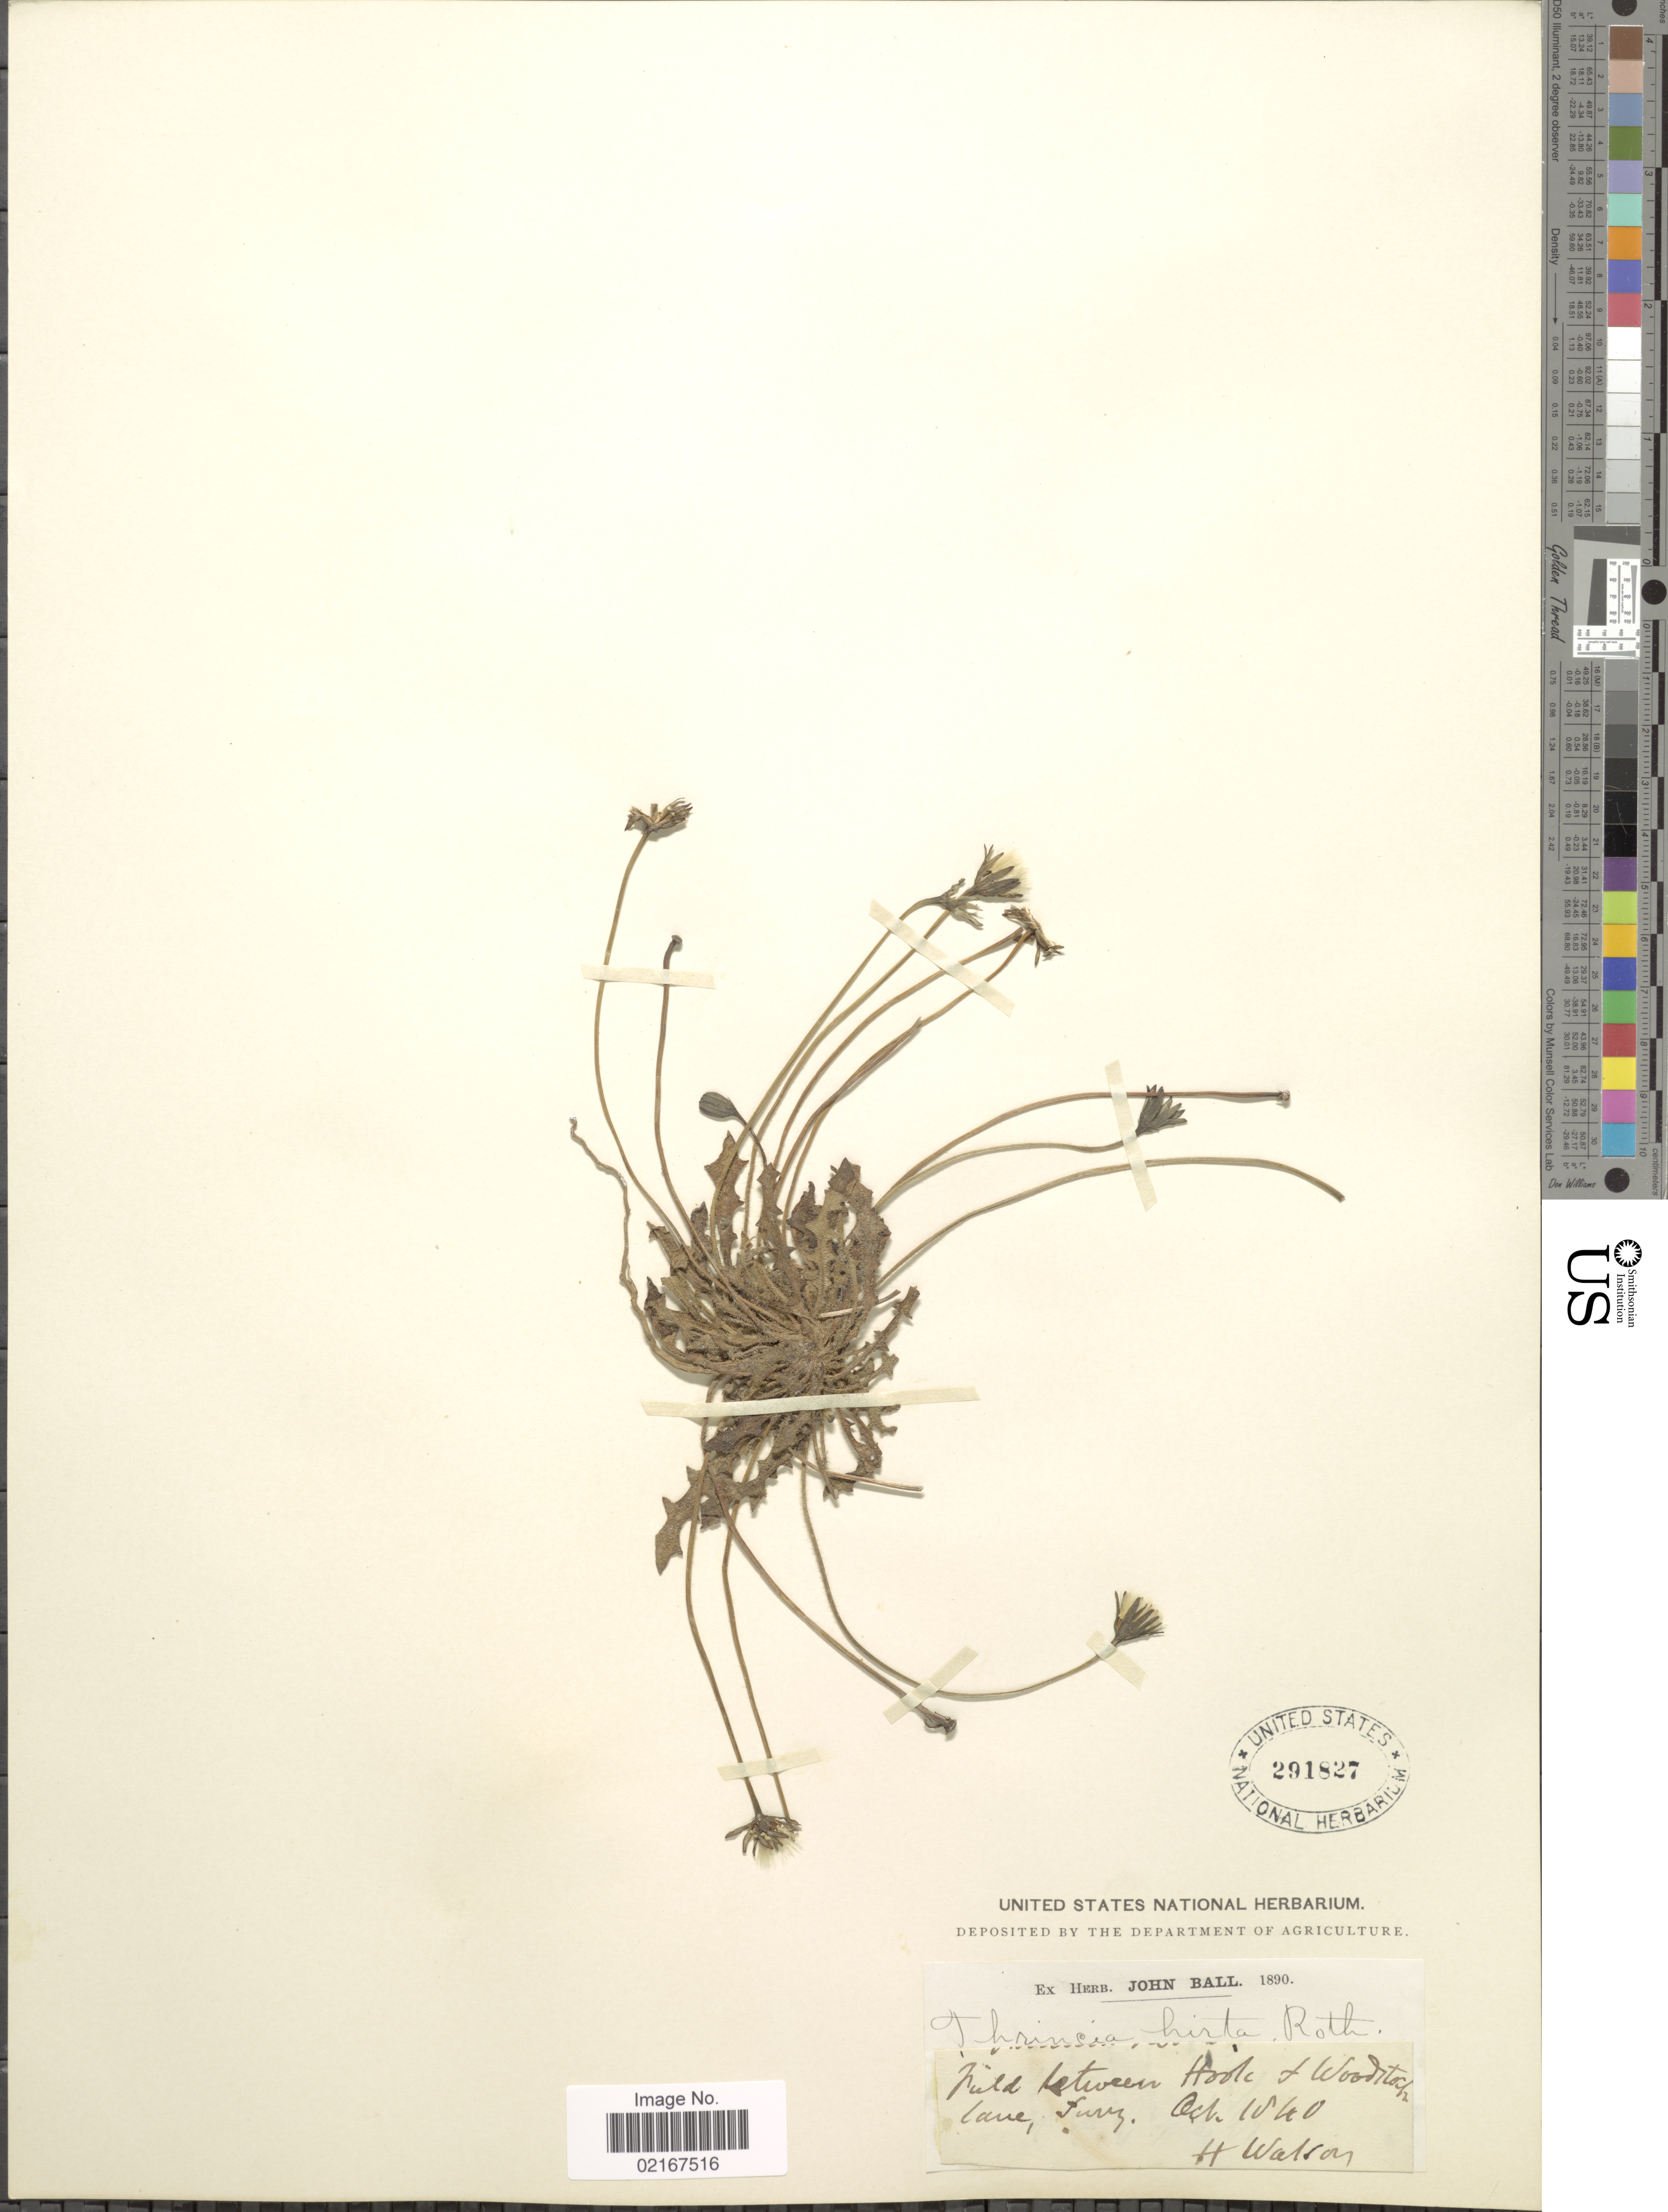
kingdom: Plantae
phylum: Tracheophyta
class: Magnoliopsida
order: Asterales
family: Asteraceae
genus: Leontodon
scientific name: Leontodon hirtus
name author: L.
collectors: H. Watson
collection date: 1840-10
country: United Kingdom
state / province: England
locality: Field between Hook + Woodstock Lane Surrey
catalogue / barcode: US 291827